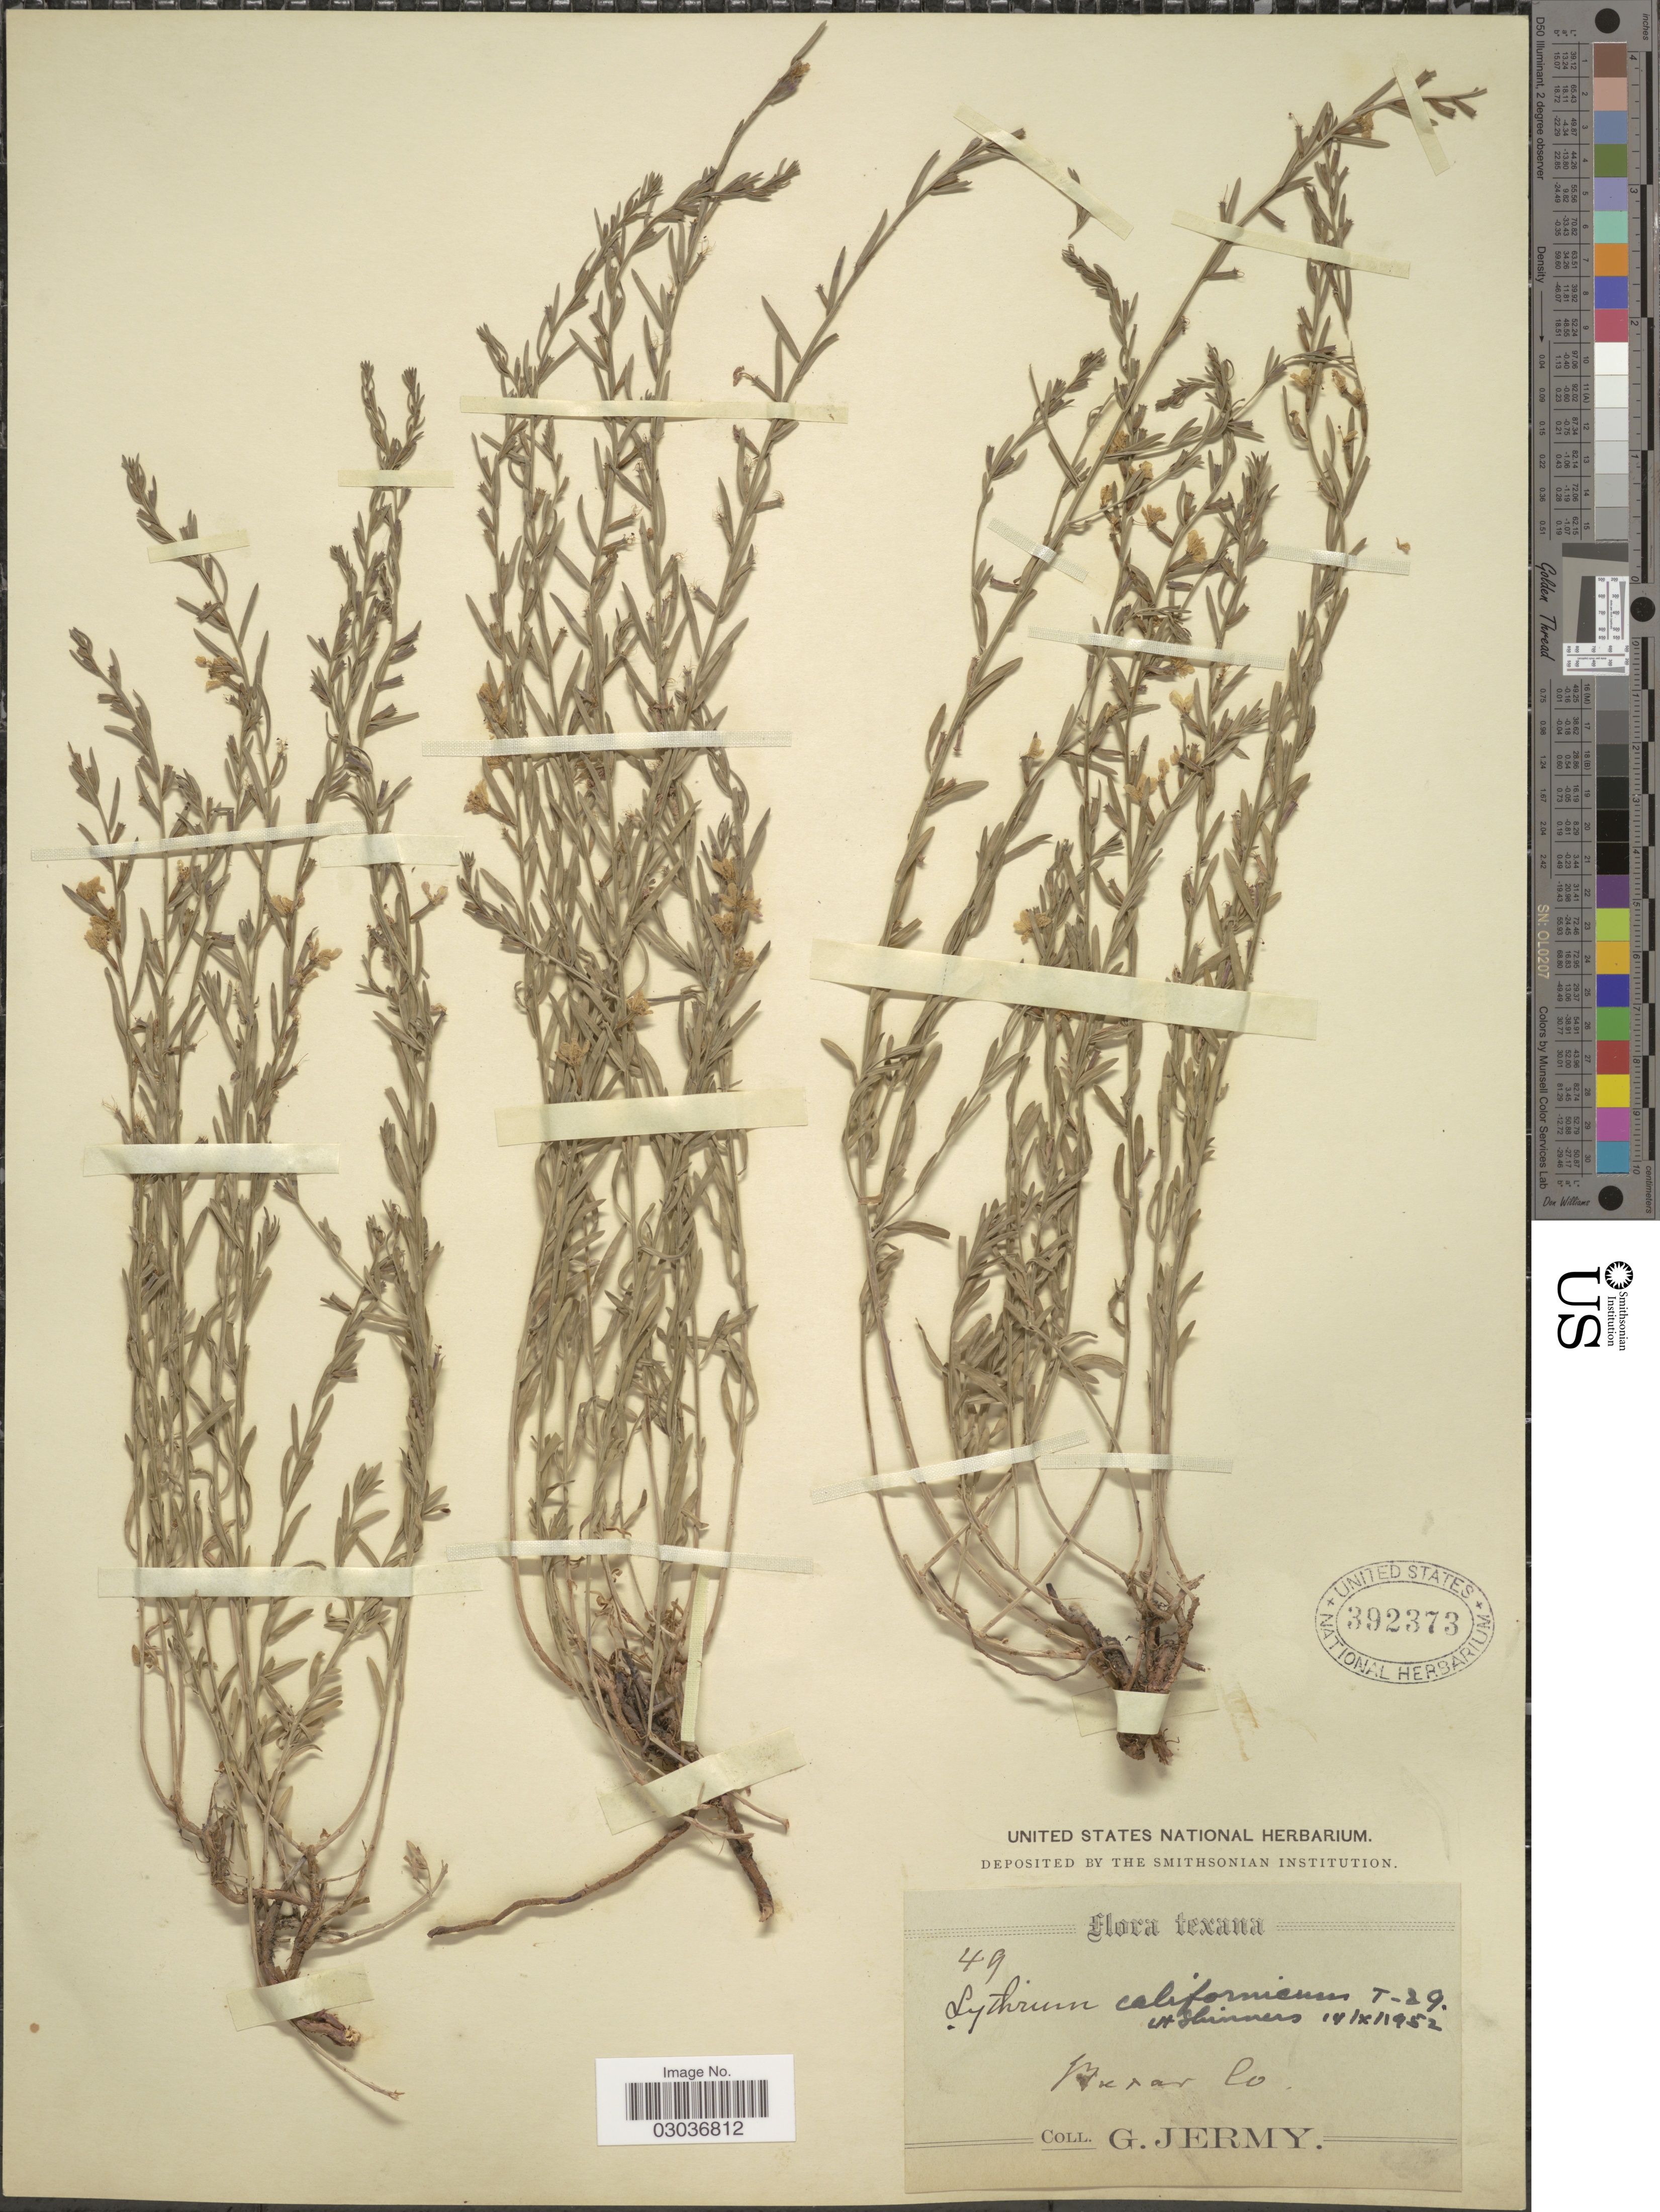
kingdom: Plantae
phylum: Tracheophyta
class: Magnoliopsida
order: Myrtales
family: Lythraceae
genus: Lythrum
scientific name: Lythrum californicum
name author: Torr. & A. Gray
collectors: G. Jermy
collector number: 49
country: United States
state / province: Texas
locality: Texana, Bexar Co.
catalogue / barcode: US 392373